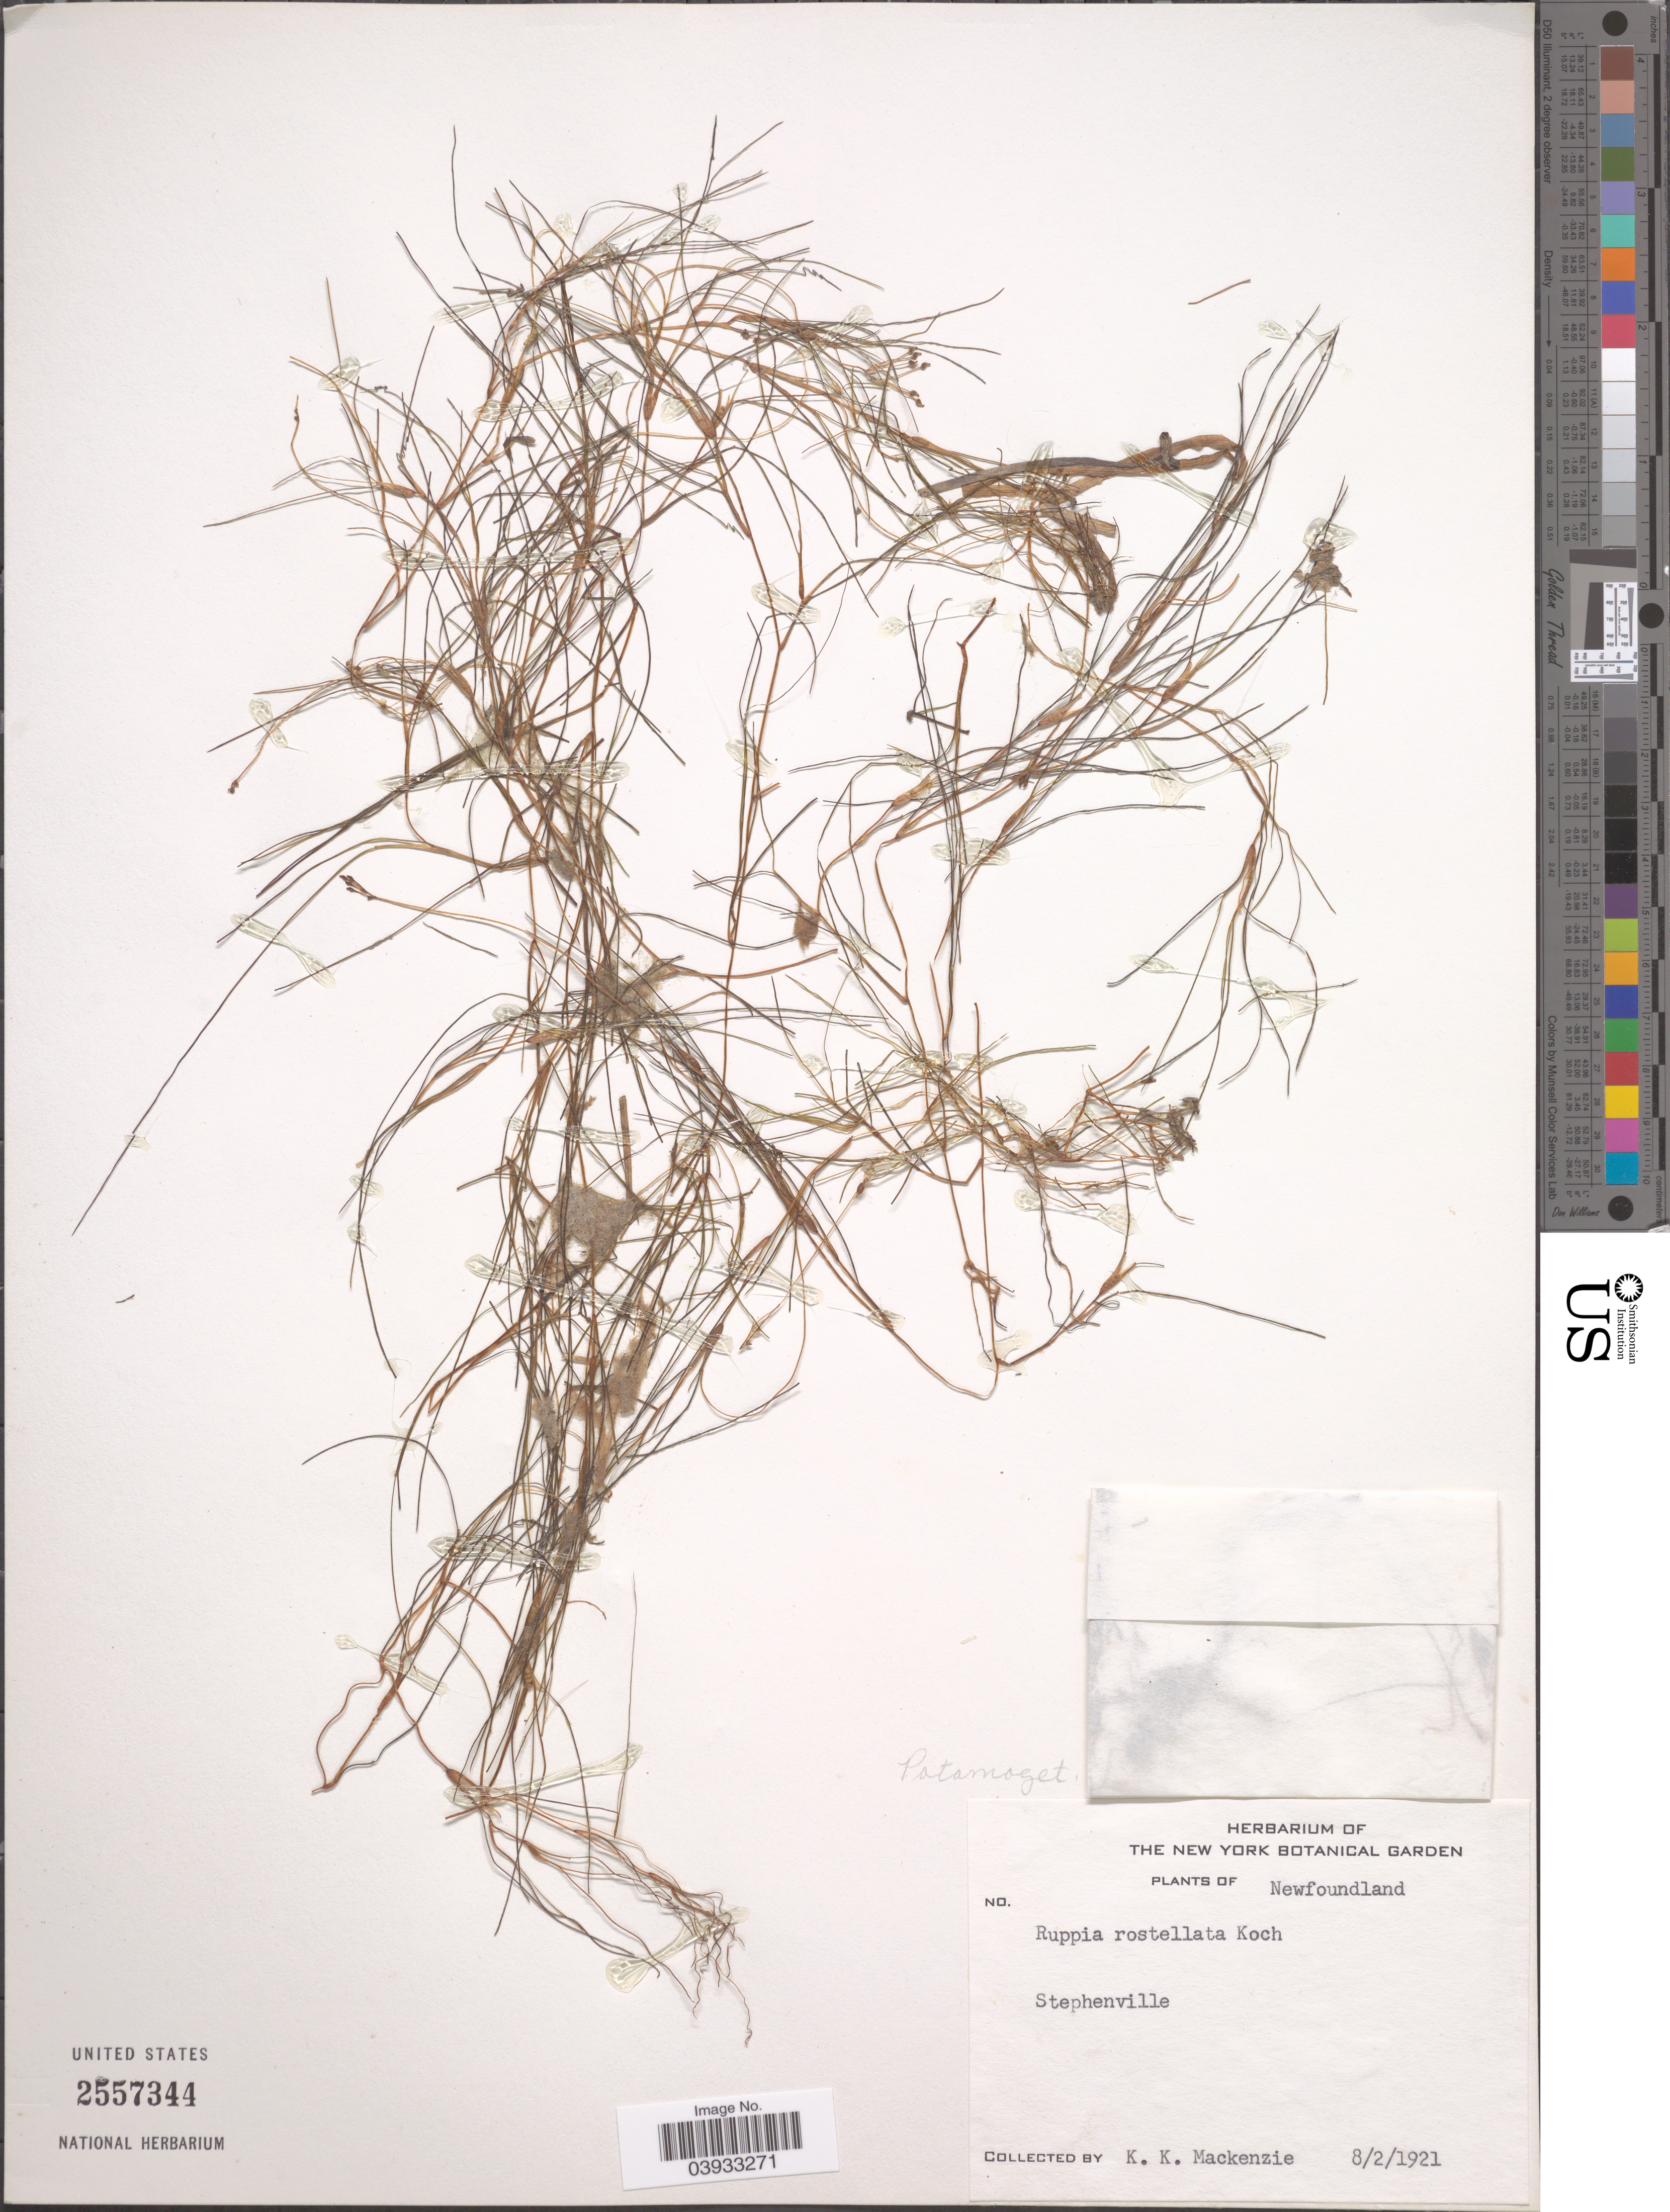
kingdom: Plantae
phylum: Tracheophyta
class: Liliopsida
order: Alismatales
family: Ruppiaceae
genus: Ruppia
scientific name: Ruppia rostellata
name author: W.D.J. Koch ex Rchb.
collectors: K. K. Mackenzie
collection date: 1921-08-02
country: Canada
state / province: Newfoundland and Labrador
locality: Stephenville.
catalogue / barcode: US 2557344